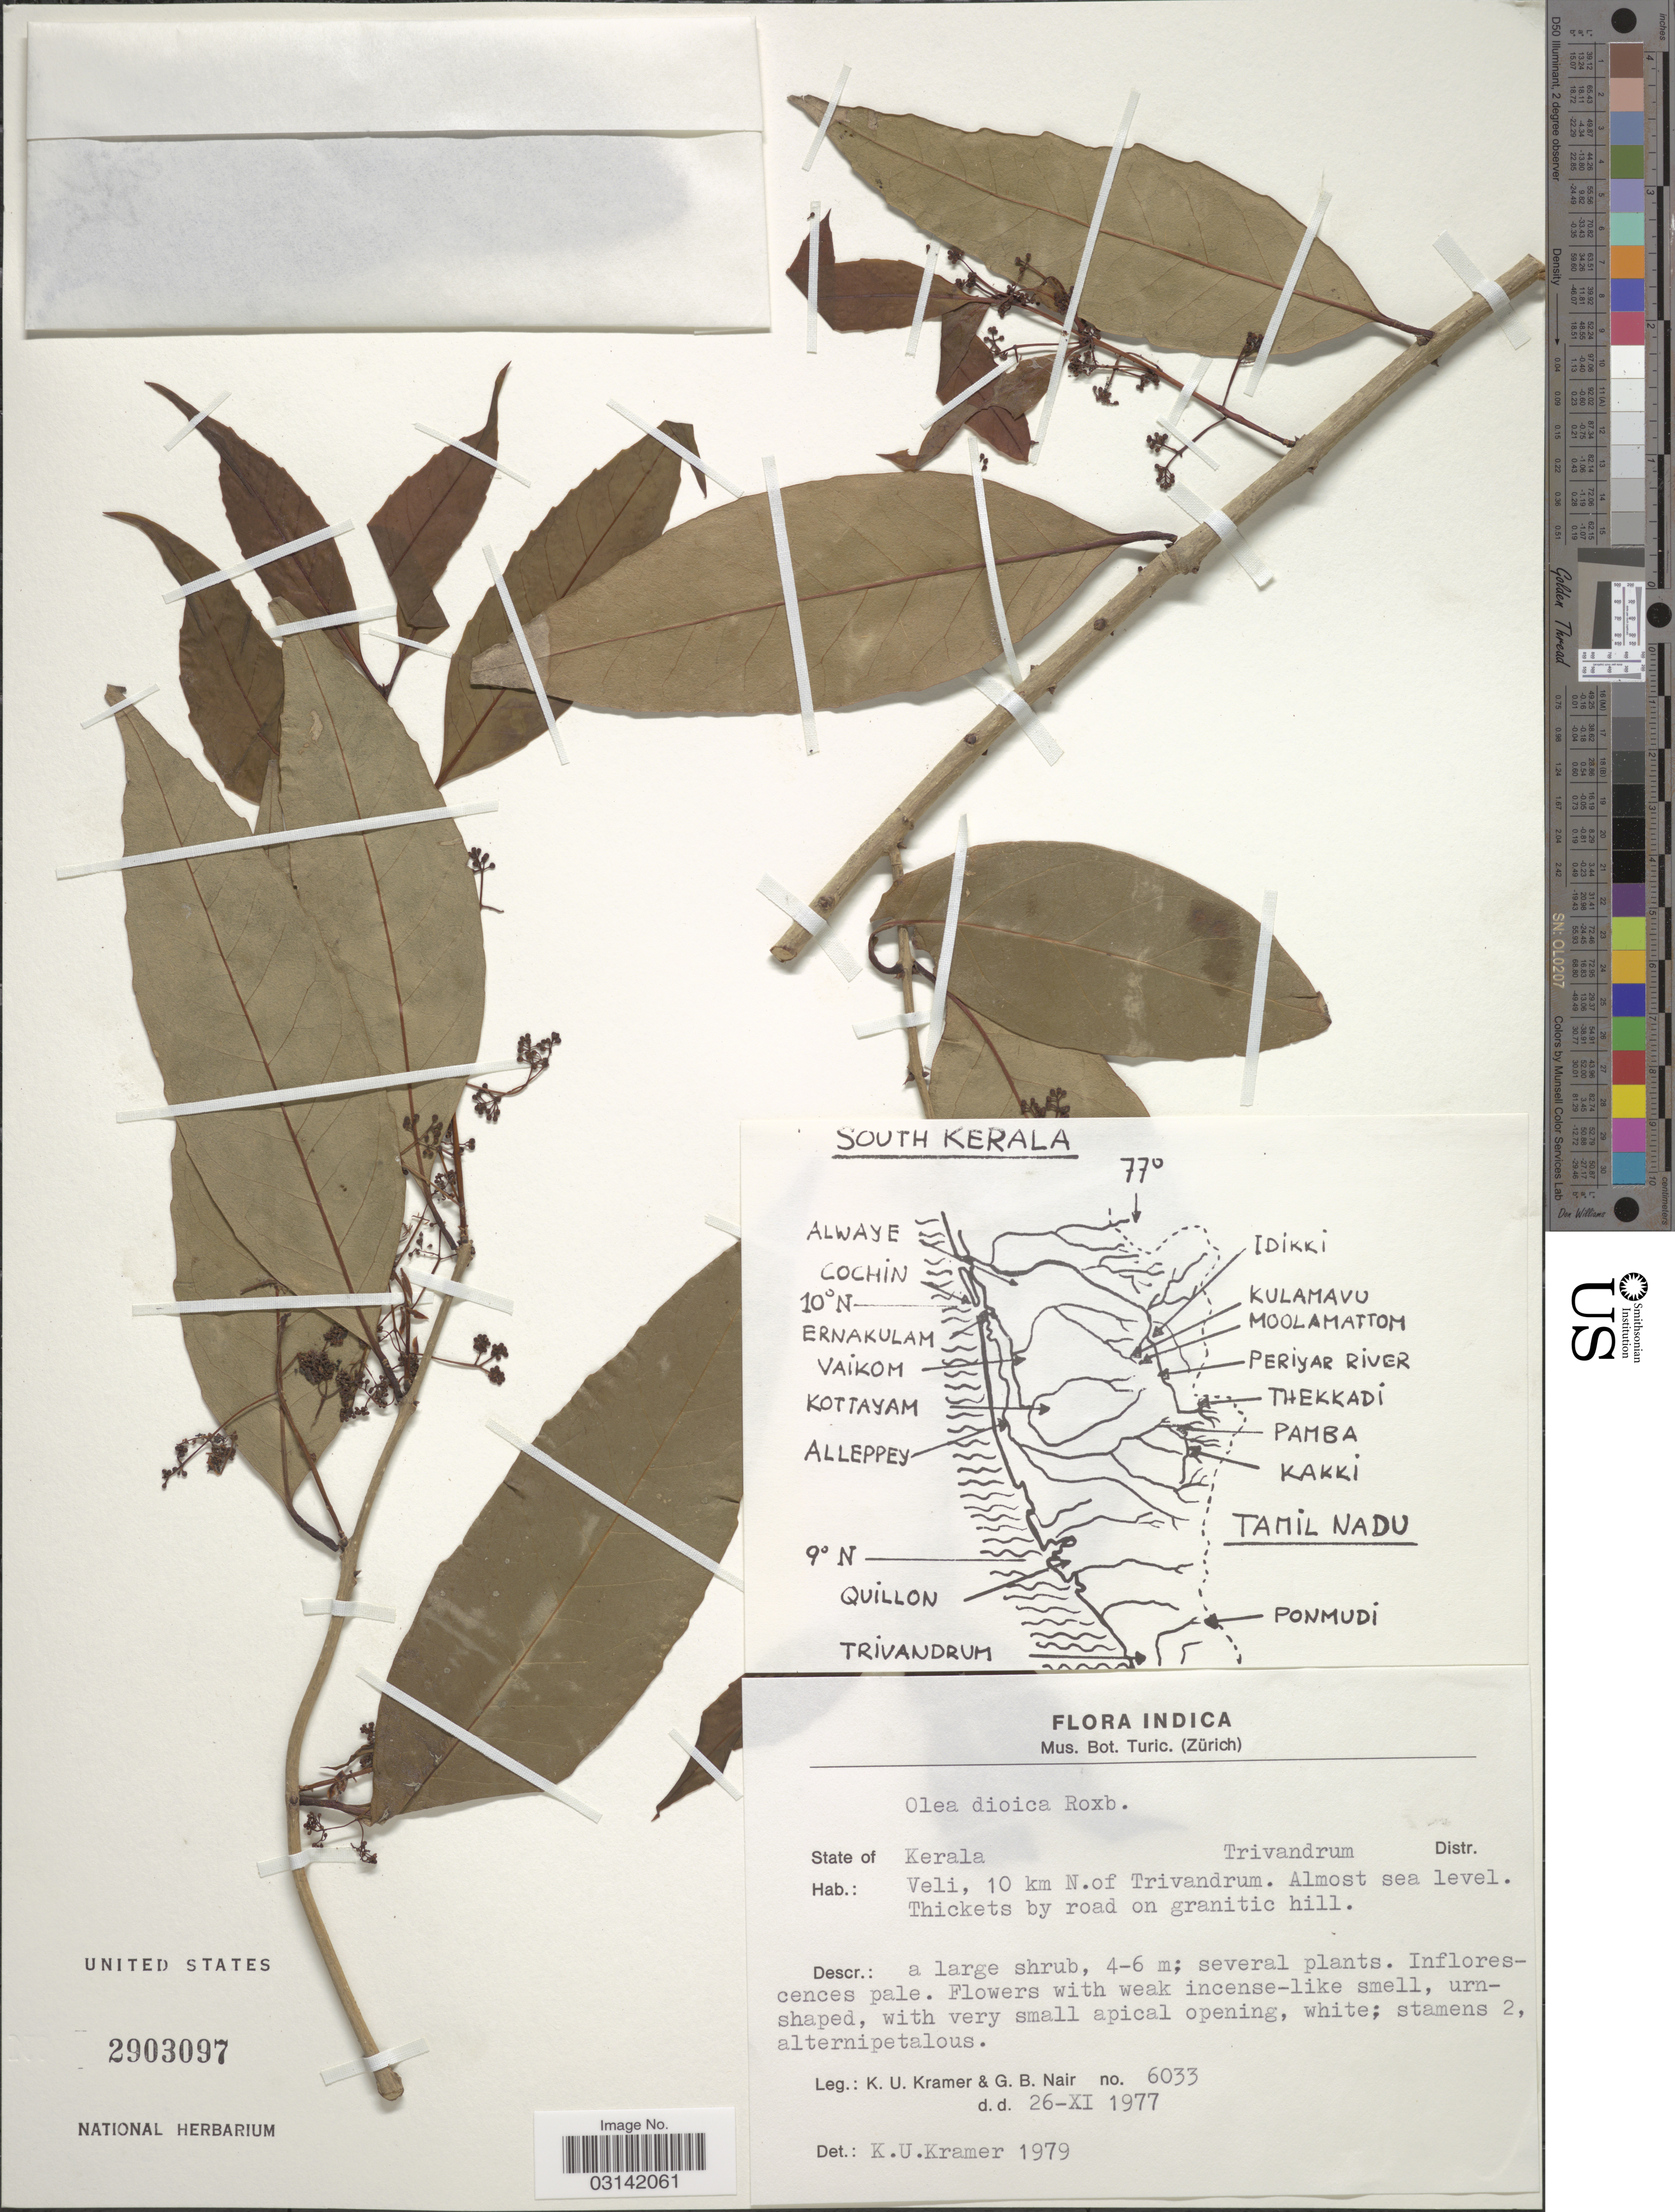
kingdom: Plantae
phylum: Tracheophyta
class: Magnoliopsida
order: Lamiales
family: Oleaceae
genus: Tetrapilus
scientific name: Tetrapilus dioicus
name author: (Roxb.) L.A.S. Johnson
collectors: K. U. Kramer & G. Nair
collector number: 6033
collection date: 1977-11-26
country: India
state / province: Kerala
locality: Trivandrum Distr. Veli, 10 km N. of Trivandrum.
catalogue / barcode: US 2903097